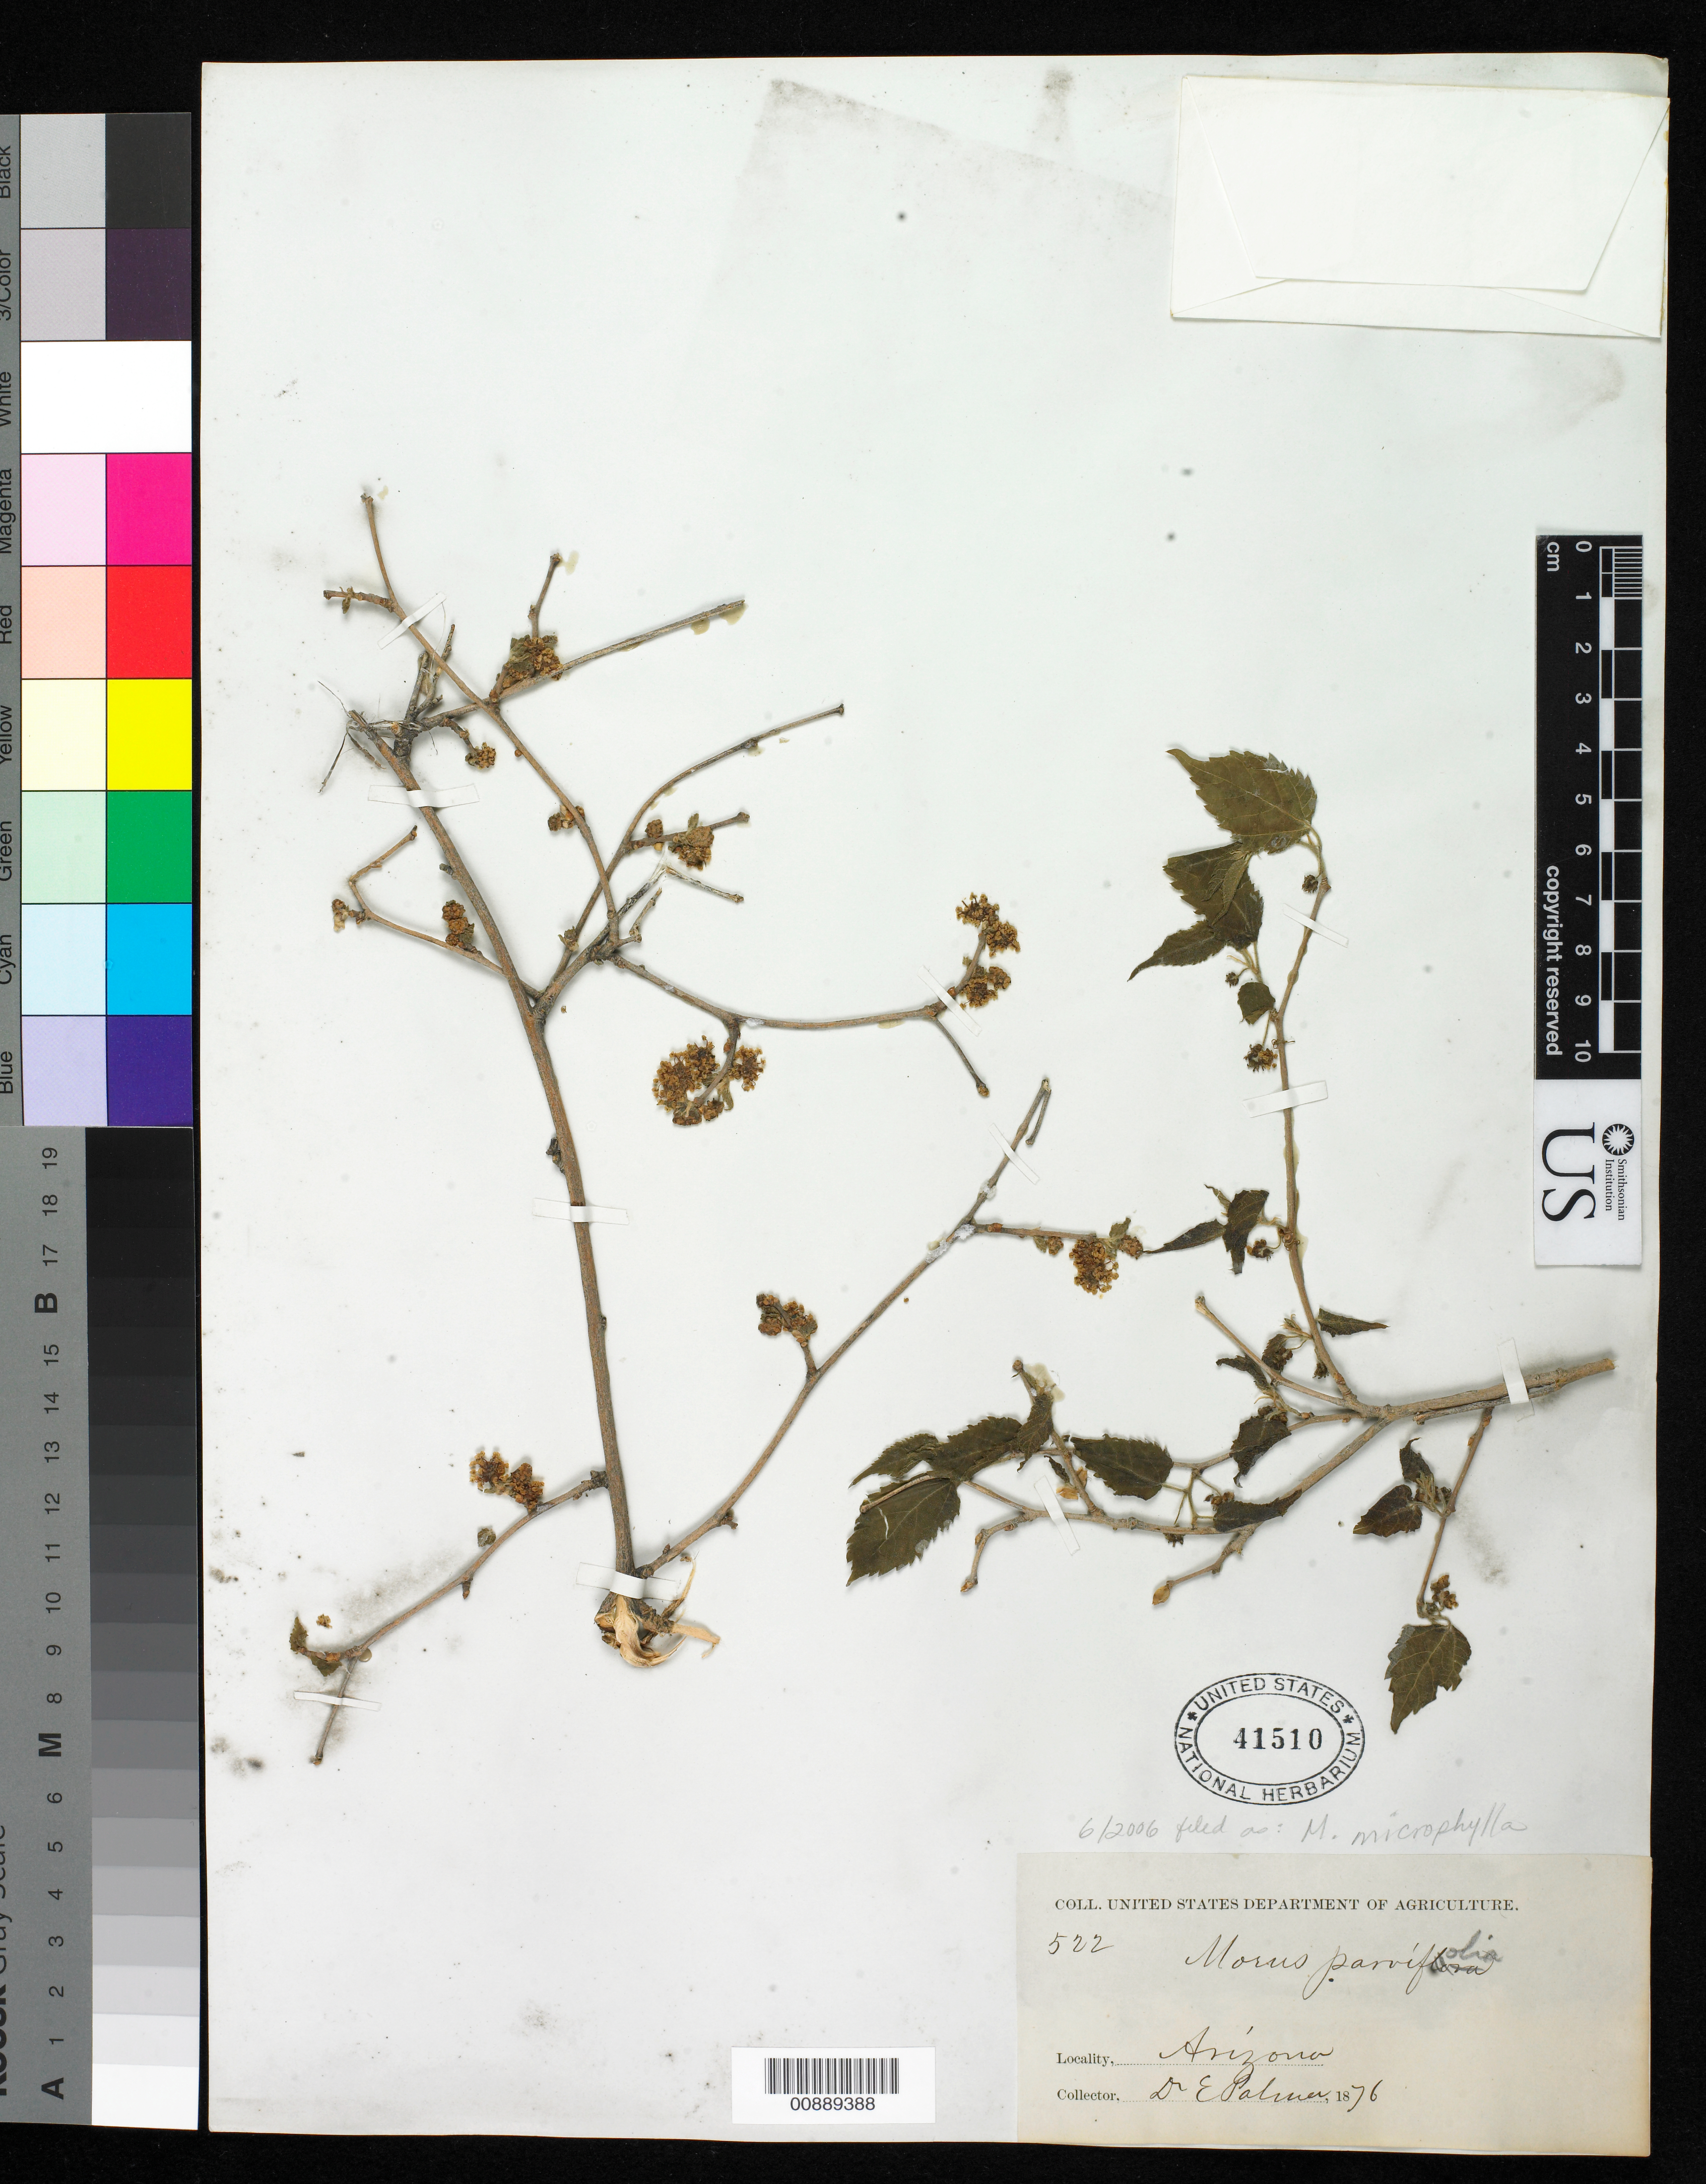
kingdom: Plantae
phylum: Tracheophyta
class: Magnoliopsida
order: Rosales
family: Moraceae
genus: Morus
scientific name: Morus microphylla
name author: Buckley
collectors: E. Palmer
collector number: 522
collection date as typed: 1876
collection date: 1876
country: United States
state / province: Arizona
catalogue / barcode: US 41510